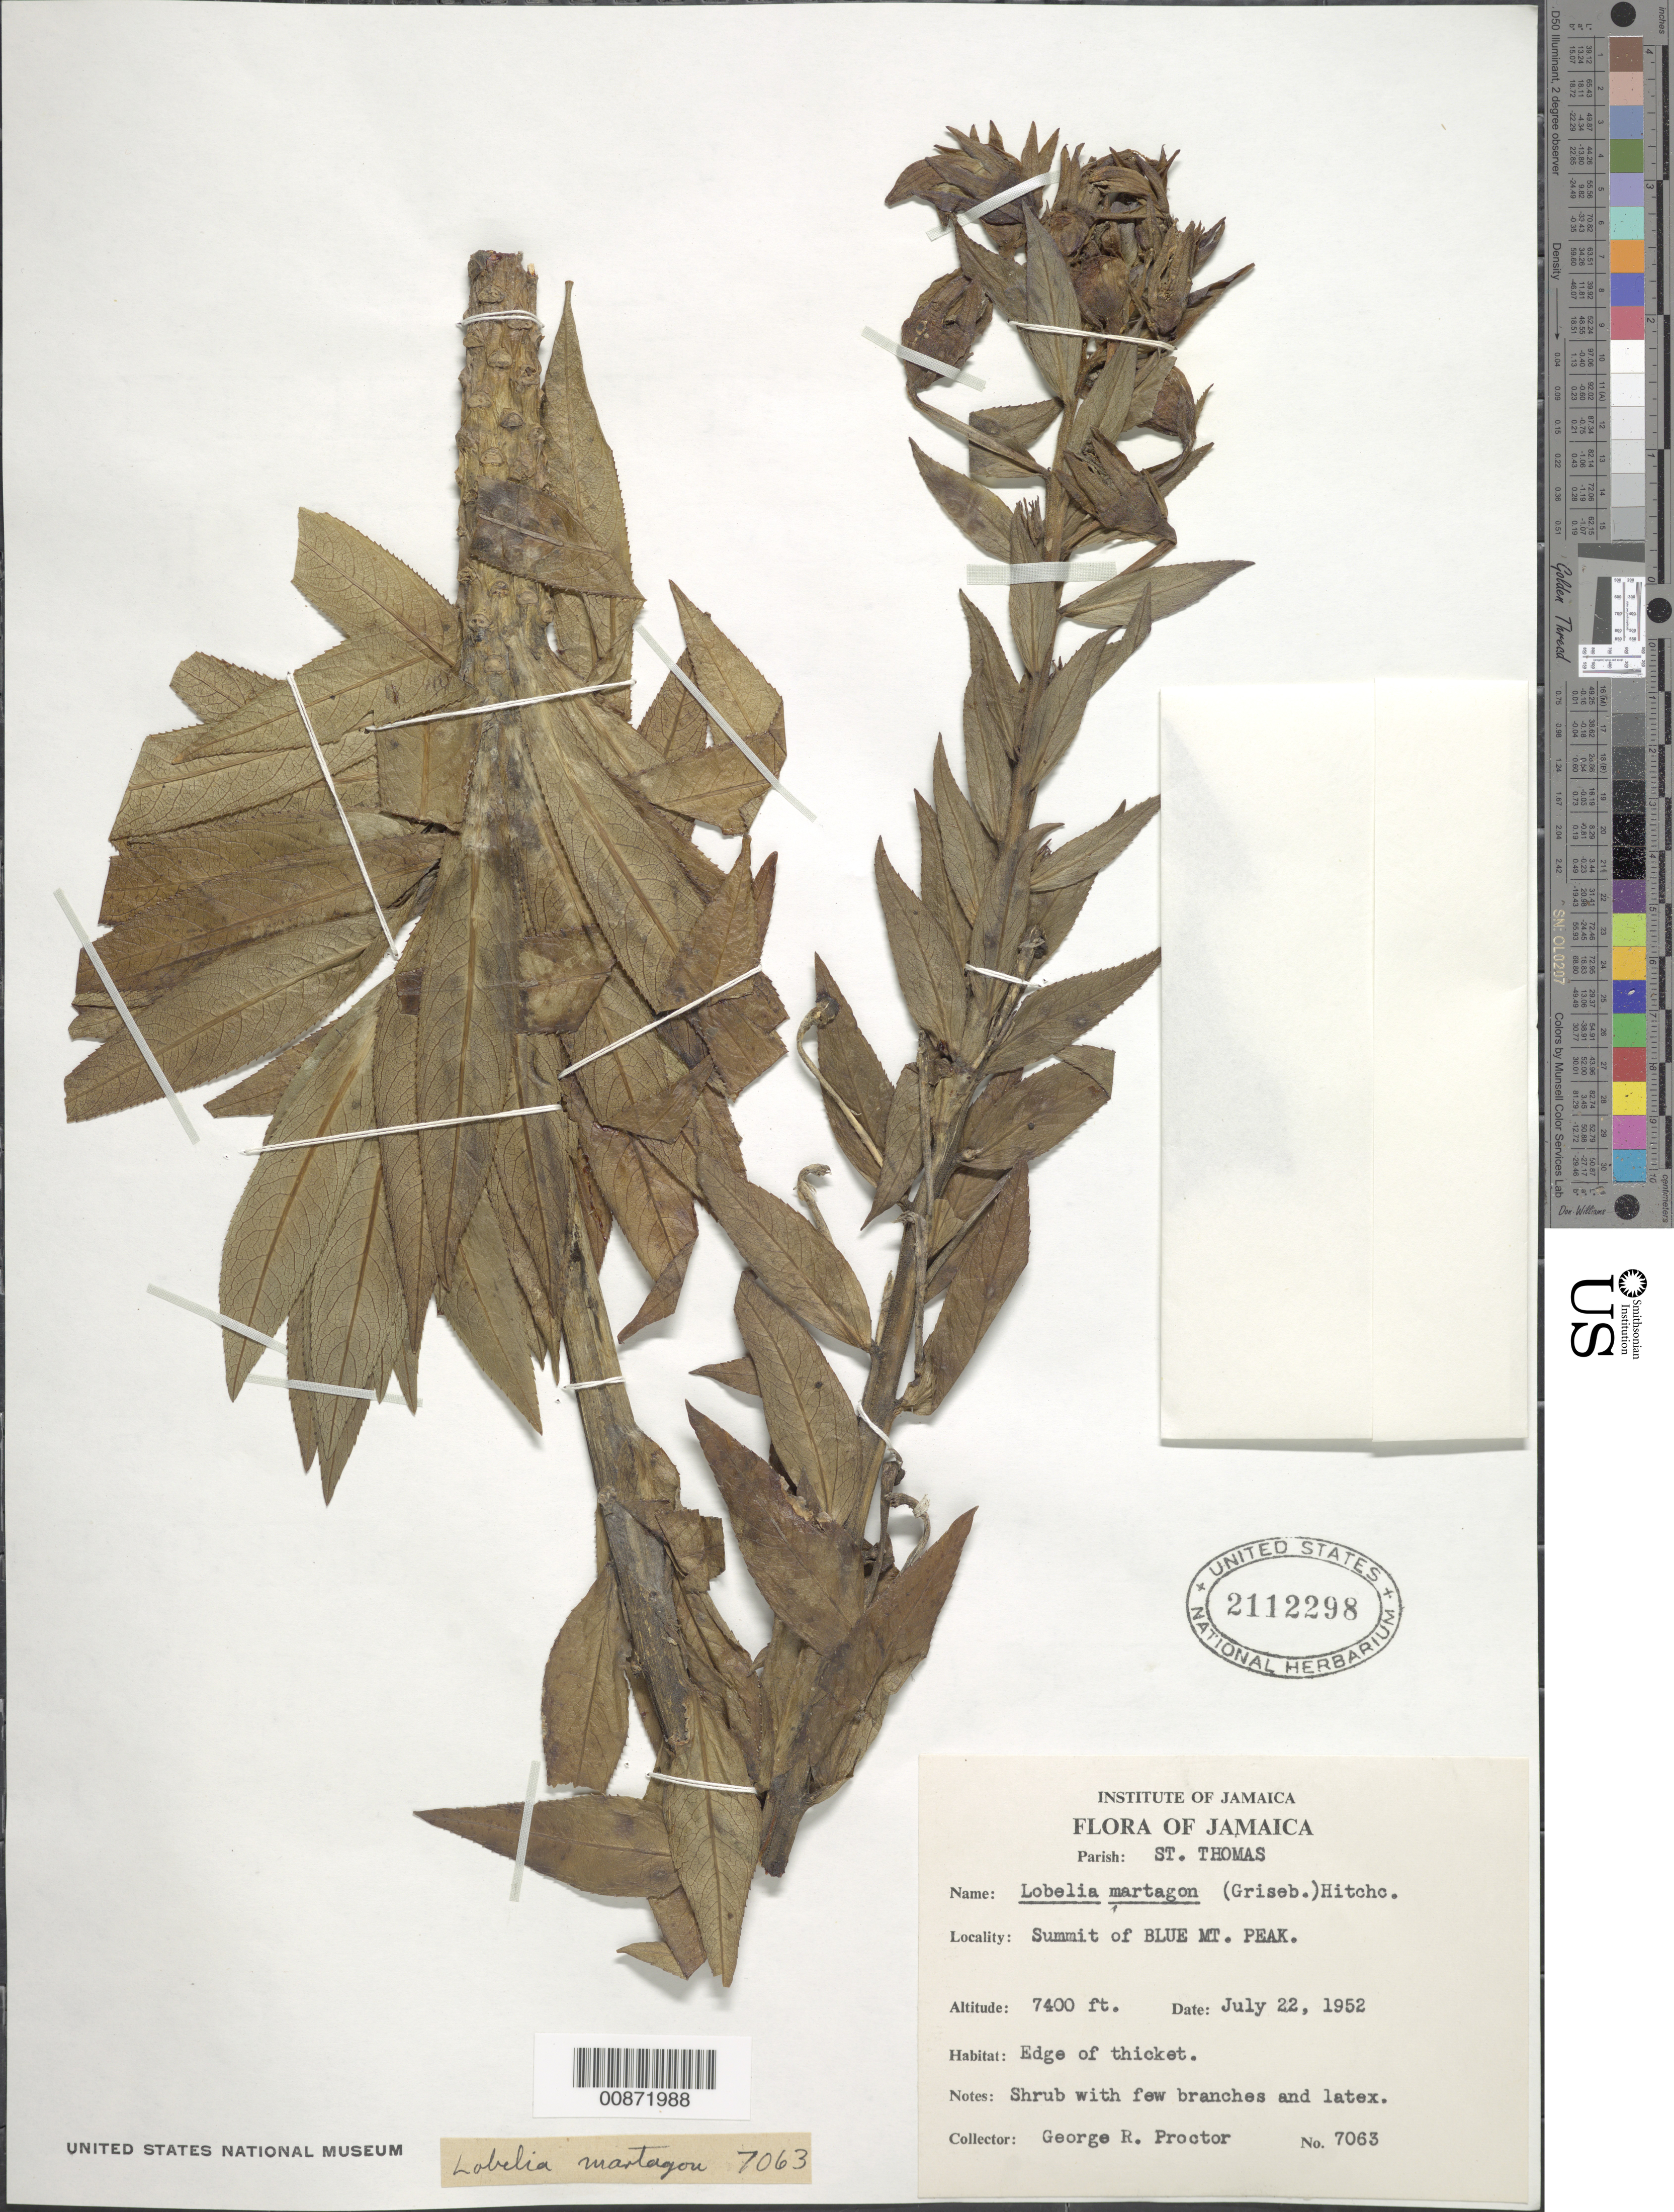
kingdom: Plantae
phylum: Tracheophyta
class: Magnoliopsida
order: Asterales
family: Campanulaceae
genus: Lobelia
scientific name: Lobelia martagon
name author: (Griseb.) Hitchc.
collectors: G. R. Proctor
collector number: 7063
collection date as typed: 22 Jul 1952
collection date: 1952-07-22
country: Jamaica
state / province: Saint Thomas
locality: Summit of Blue Mountain Peak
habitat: Edge of thicket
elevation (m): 2256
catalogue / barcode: US 2112298